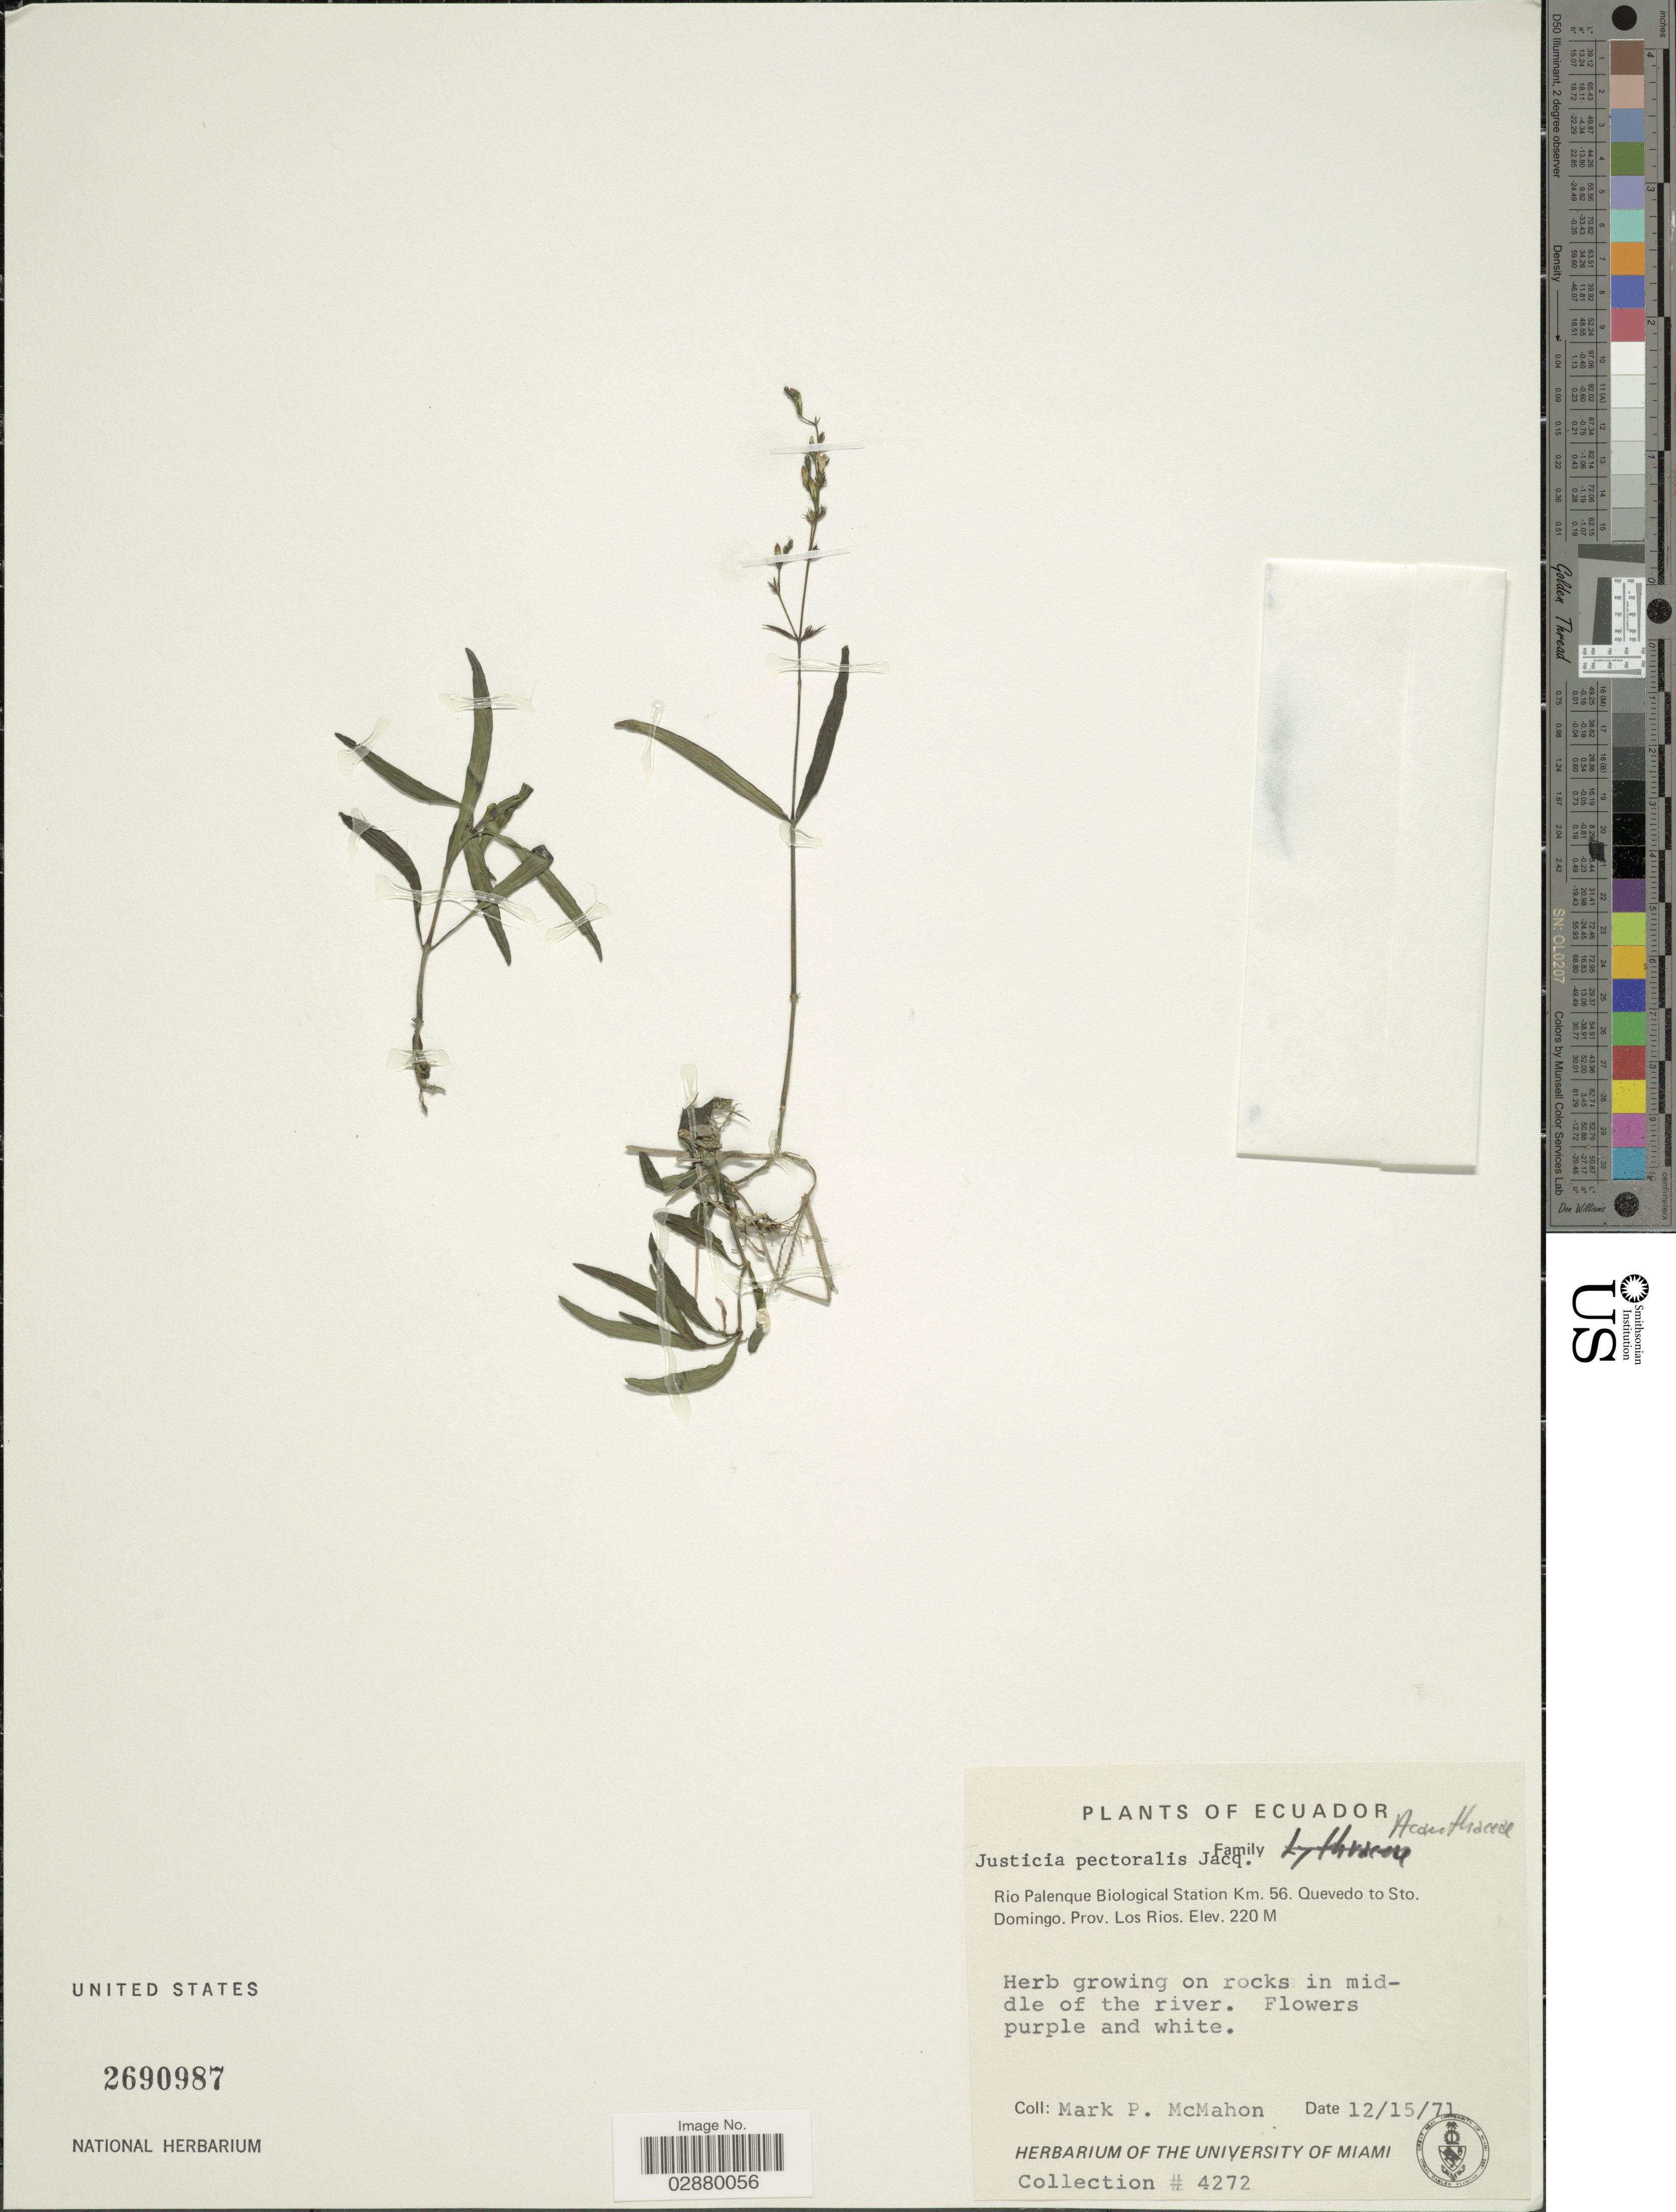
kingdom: Plantae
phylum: Tracheophyta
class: Magnoliopsida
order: Lamiales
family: Acanthaceae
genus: Justicia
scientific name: Justicia pectoralis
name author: Jacq.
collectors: M. McMahon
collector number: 4272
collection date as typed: Transcribed d/m/y: 15/12/71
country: Ecuador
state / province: Los Ríos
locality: Rio Palenque Biological Station Km. 56. Quevedo to sto. Domingo.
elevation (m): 220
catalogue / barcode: US 2690987